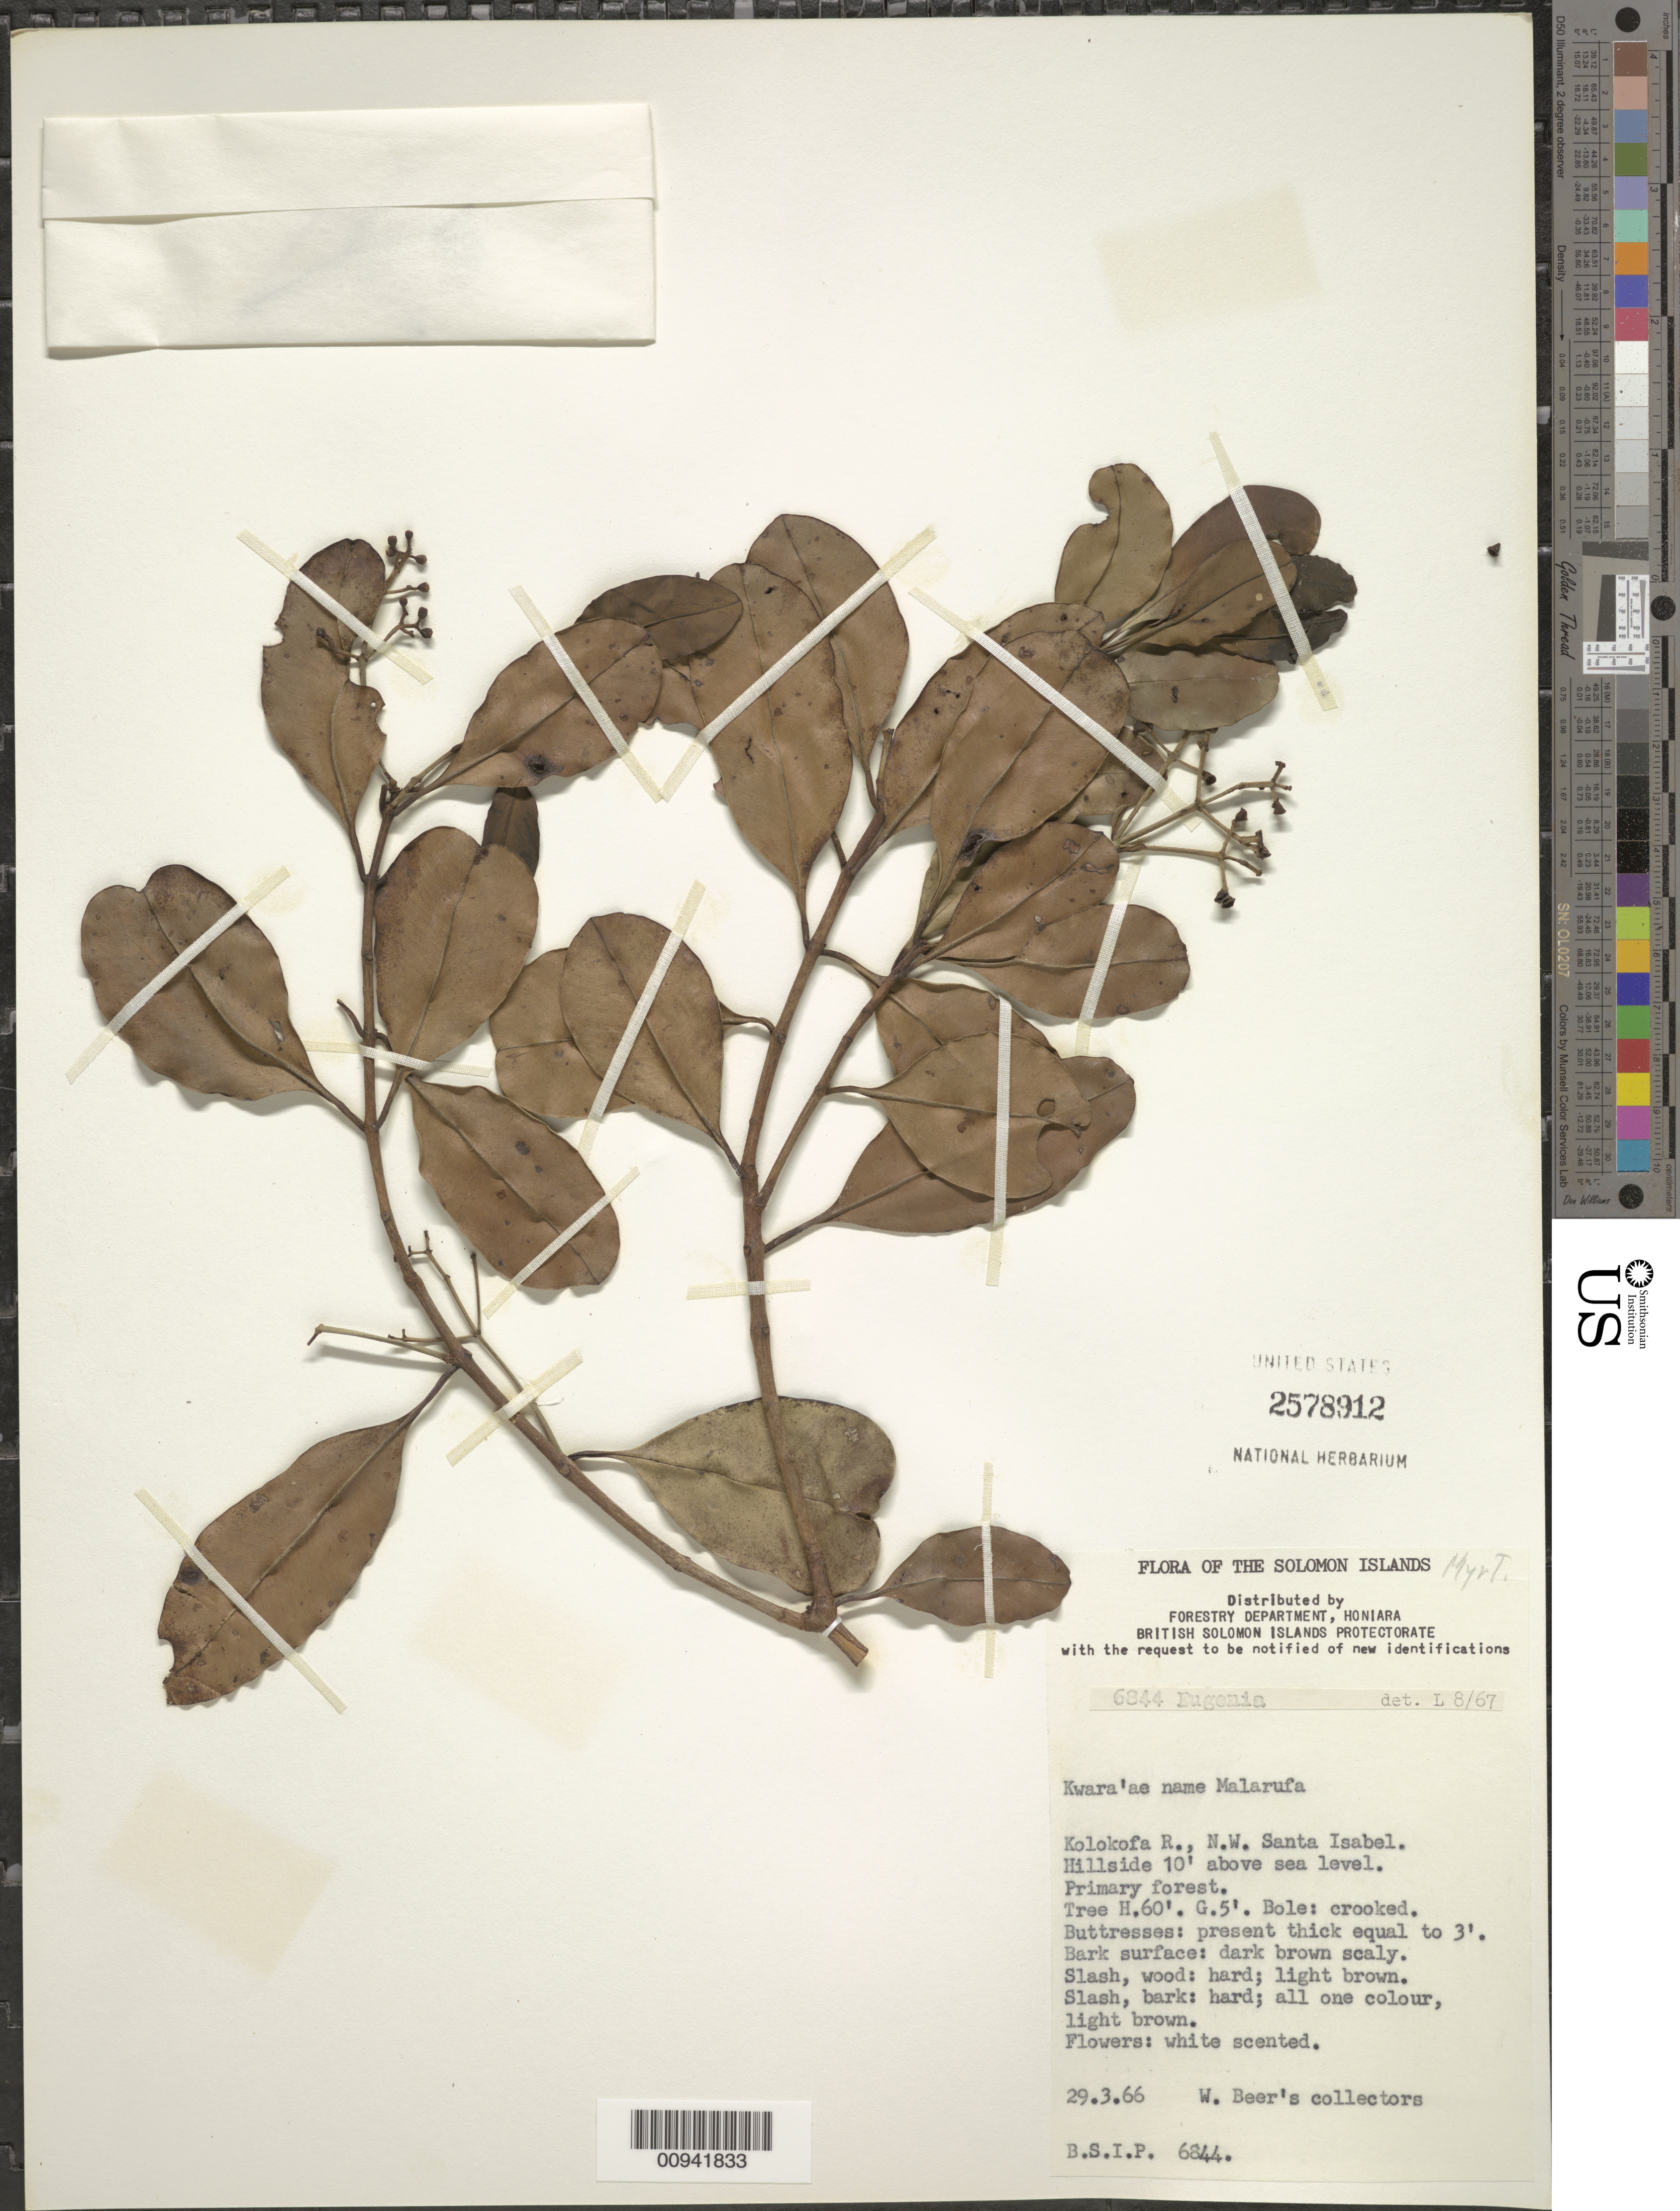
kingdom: Plantae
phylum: Tracheophyta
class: Magnoliopsida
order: Myrtales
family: Myrtaceae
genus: Syzygium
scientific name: Syzygium sp.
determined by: Strong, M. T., (US), Smithsonian Institution - National Museum of Natural History (UNITED STATES)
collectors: W. Beer's Collectors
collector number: BSIP 6844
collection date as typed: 29 Mar 1966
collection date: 1966-03-29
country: Solomon Islands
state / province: Isabel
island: Santa Isabel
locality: Kolokofa R., N.W. Santa Isabel.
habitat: Hillside 10' above sea level. Primary forest.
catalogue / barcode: US 2578912